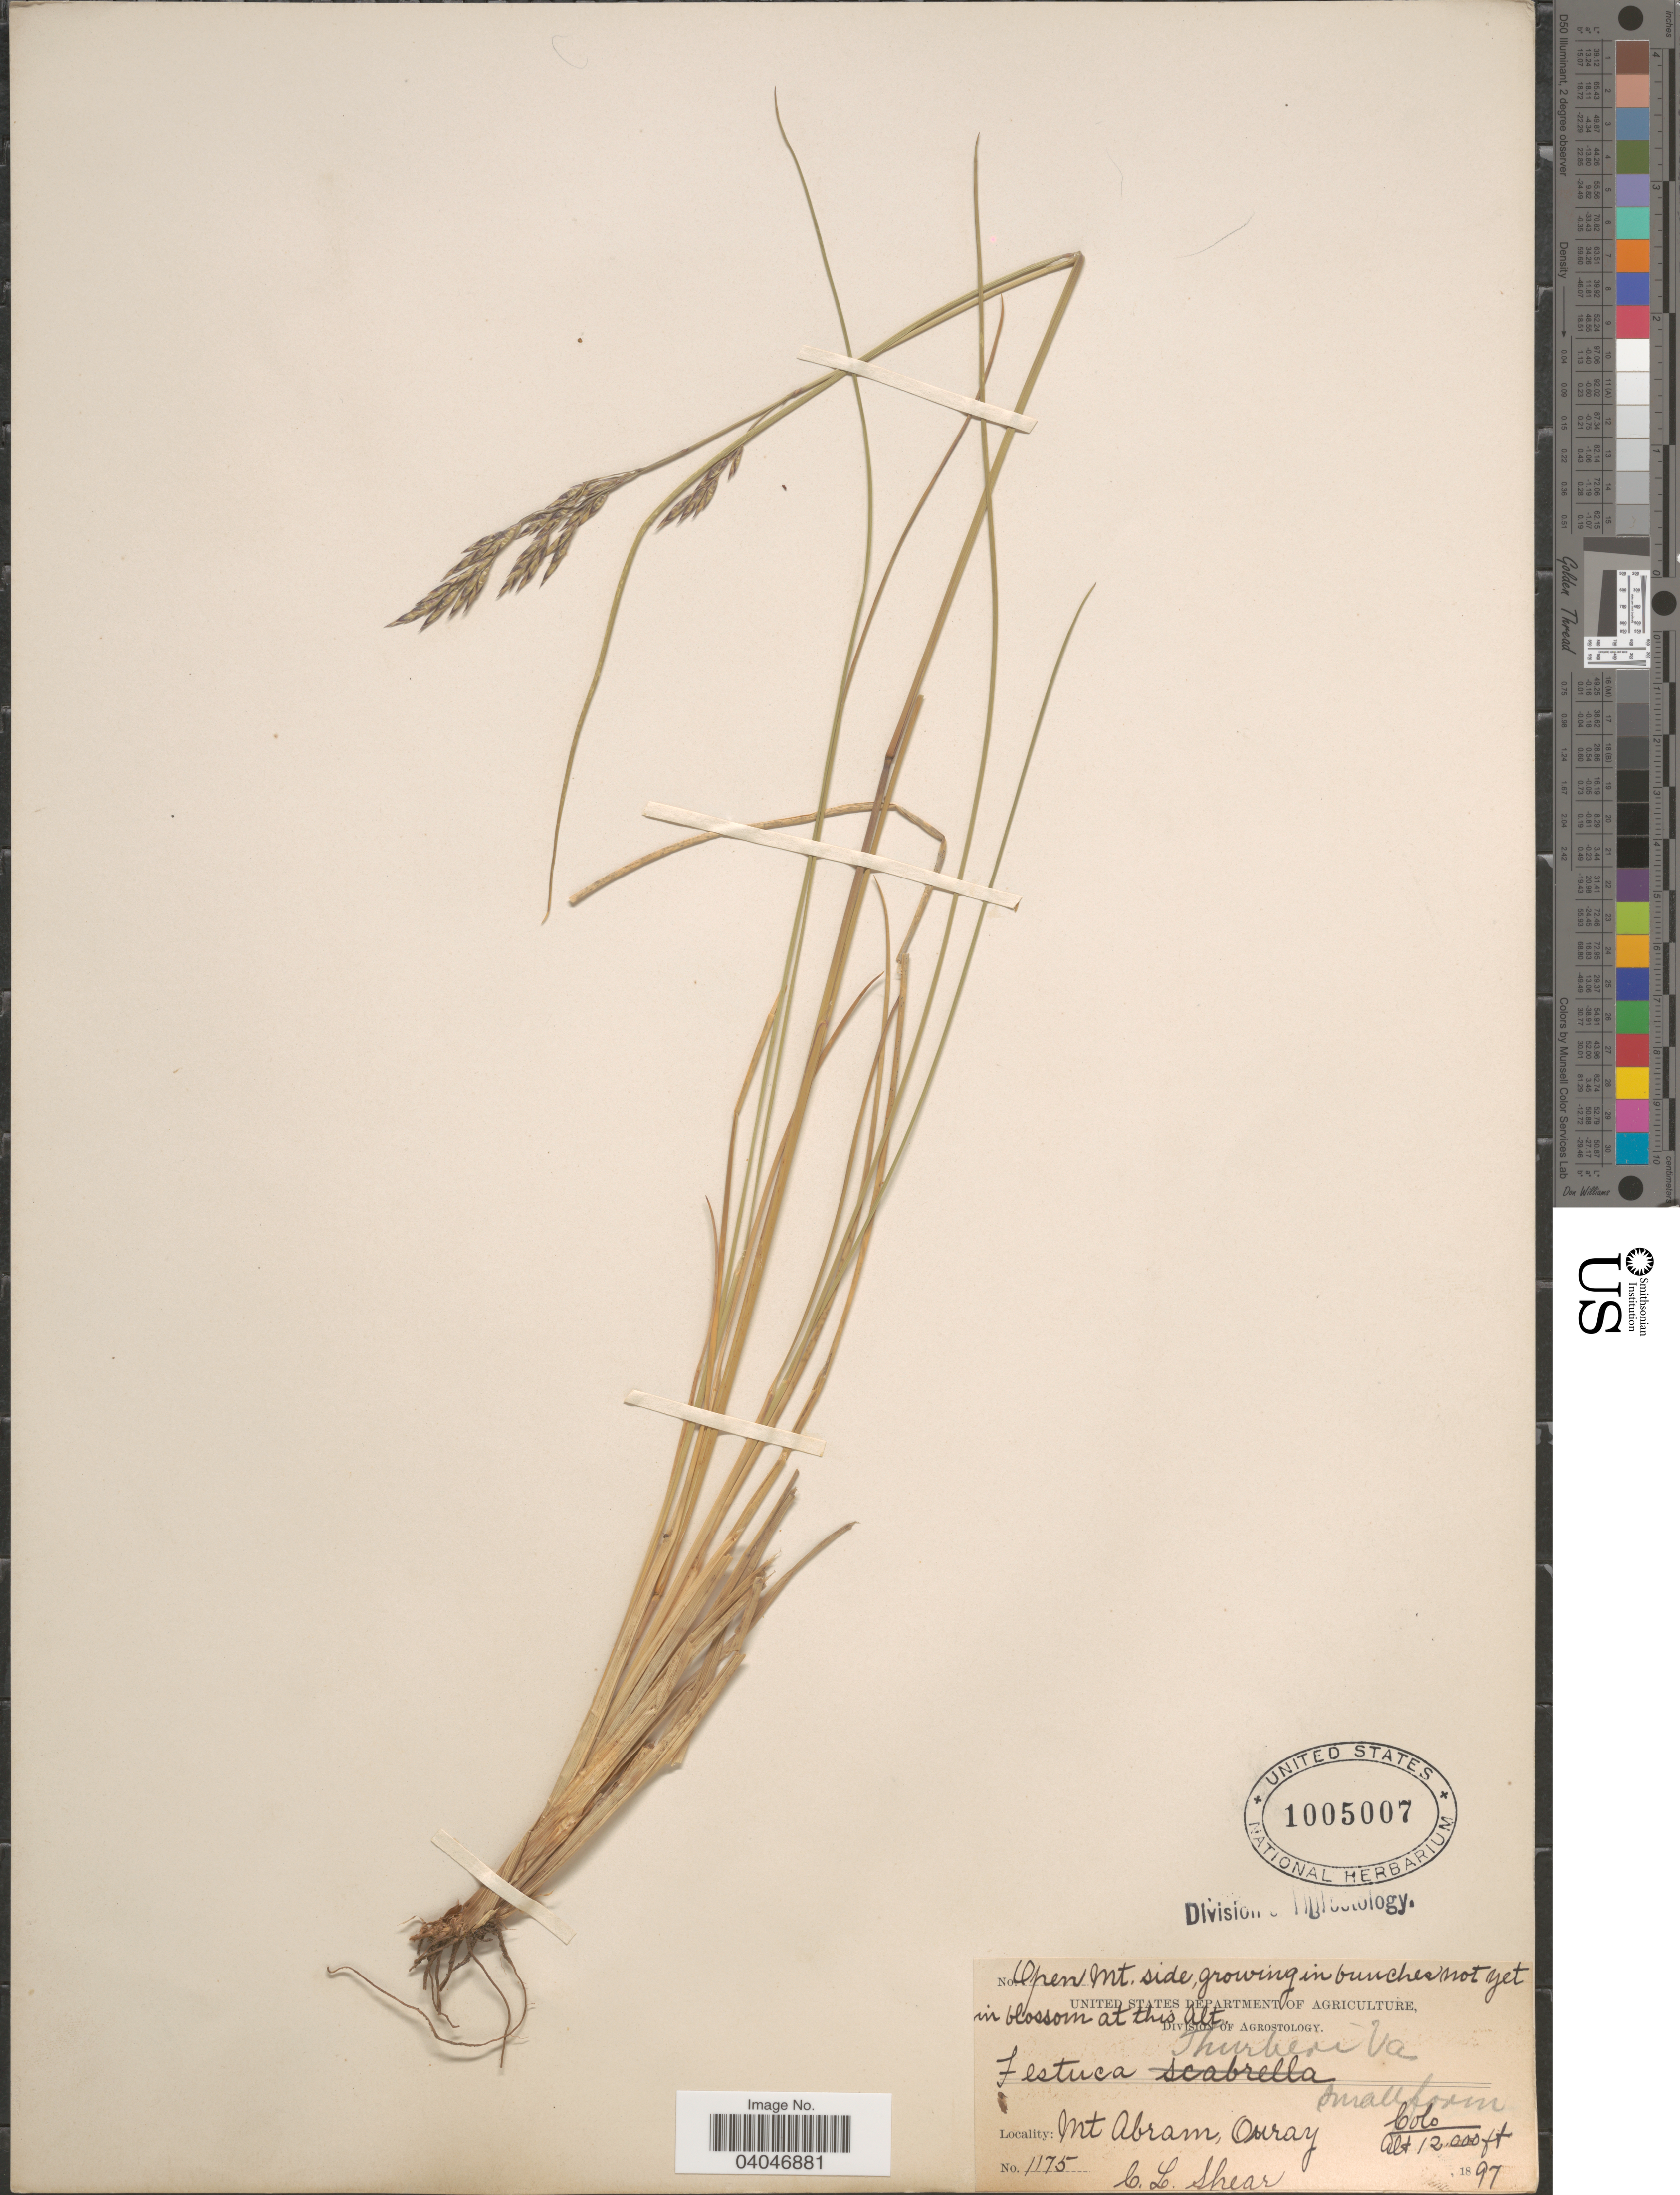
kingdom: Plantae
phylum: Tracheophyta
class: Liliopsida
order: Poales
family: Poaceae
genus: Festuca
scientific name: Festuca thurberi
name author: Vasey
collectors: C. L. Shear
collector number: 1175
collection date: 1897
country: United States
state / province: Colorado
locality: Mt Abram, Ouray.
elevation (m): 3658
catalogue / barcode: US 1005007